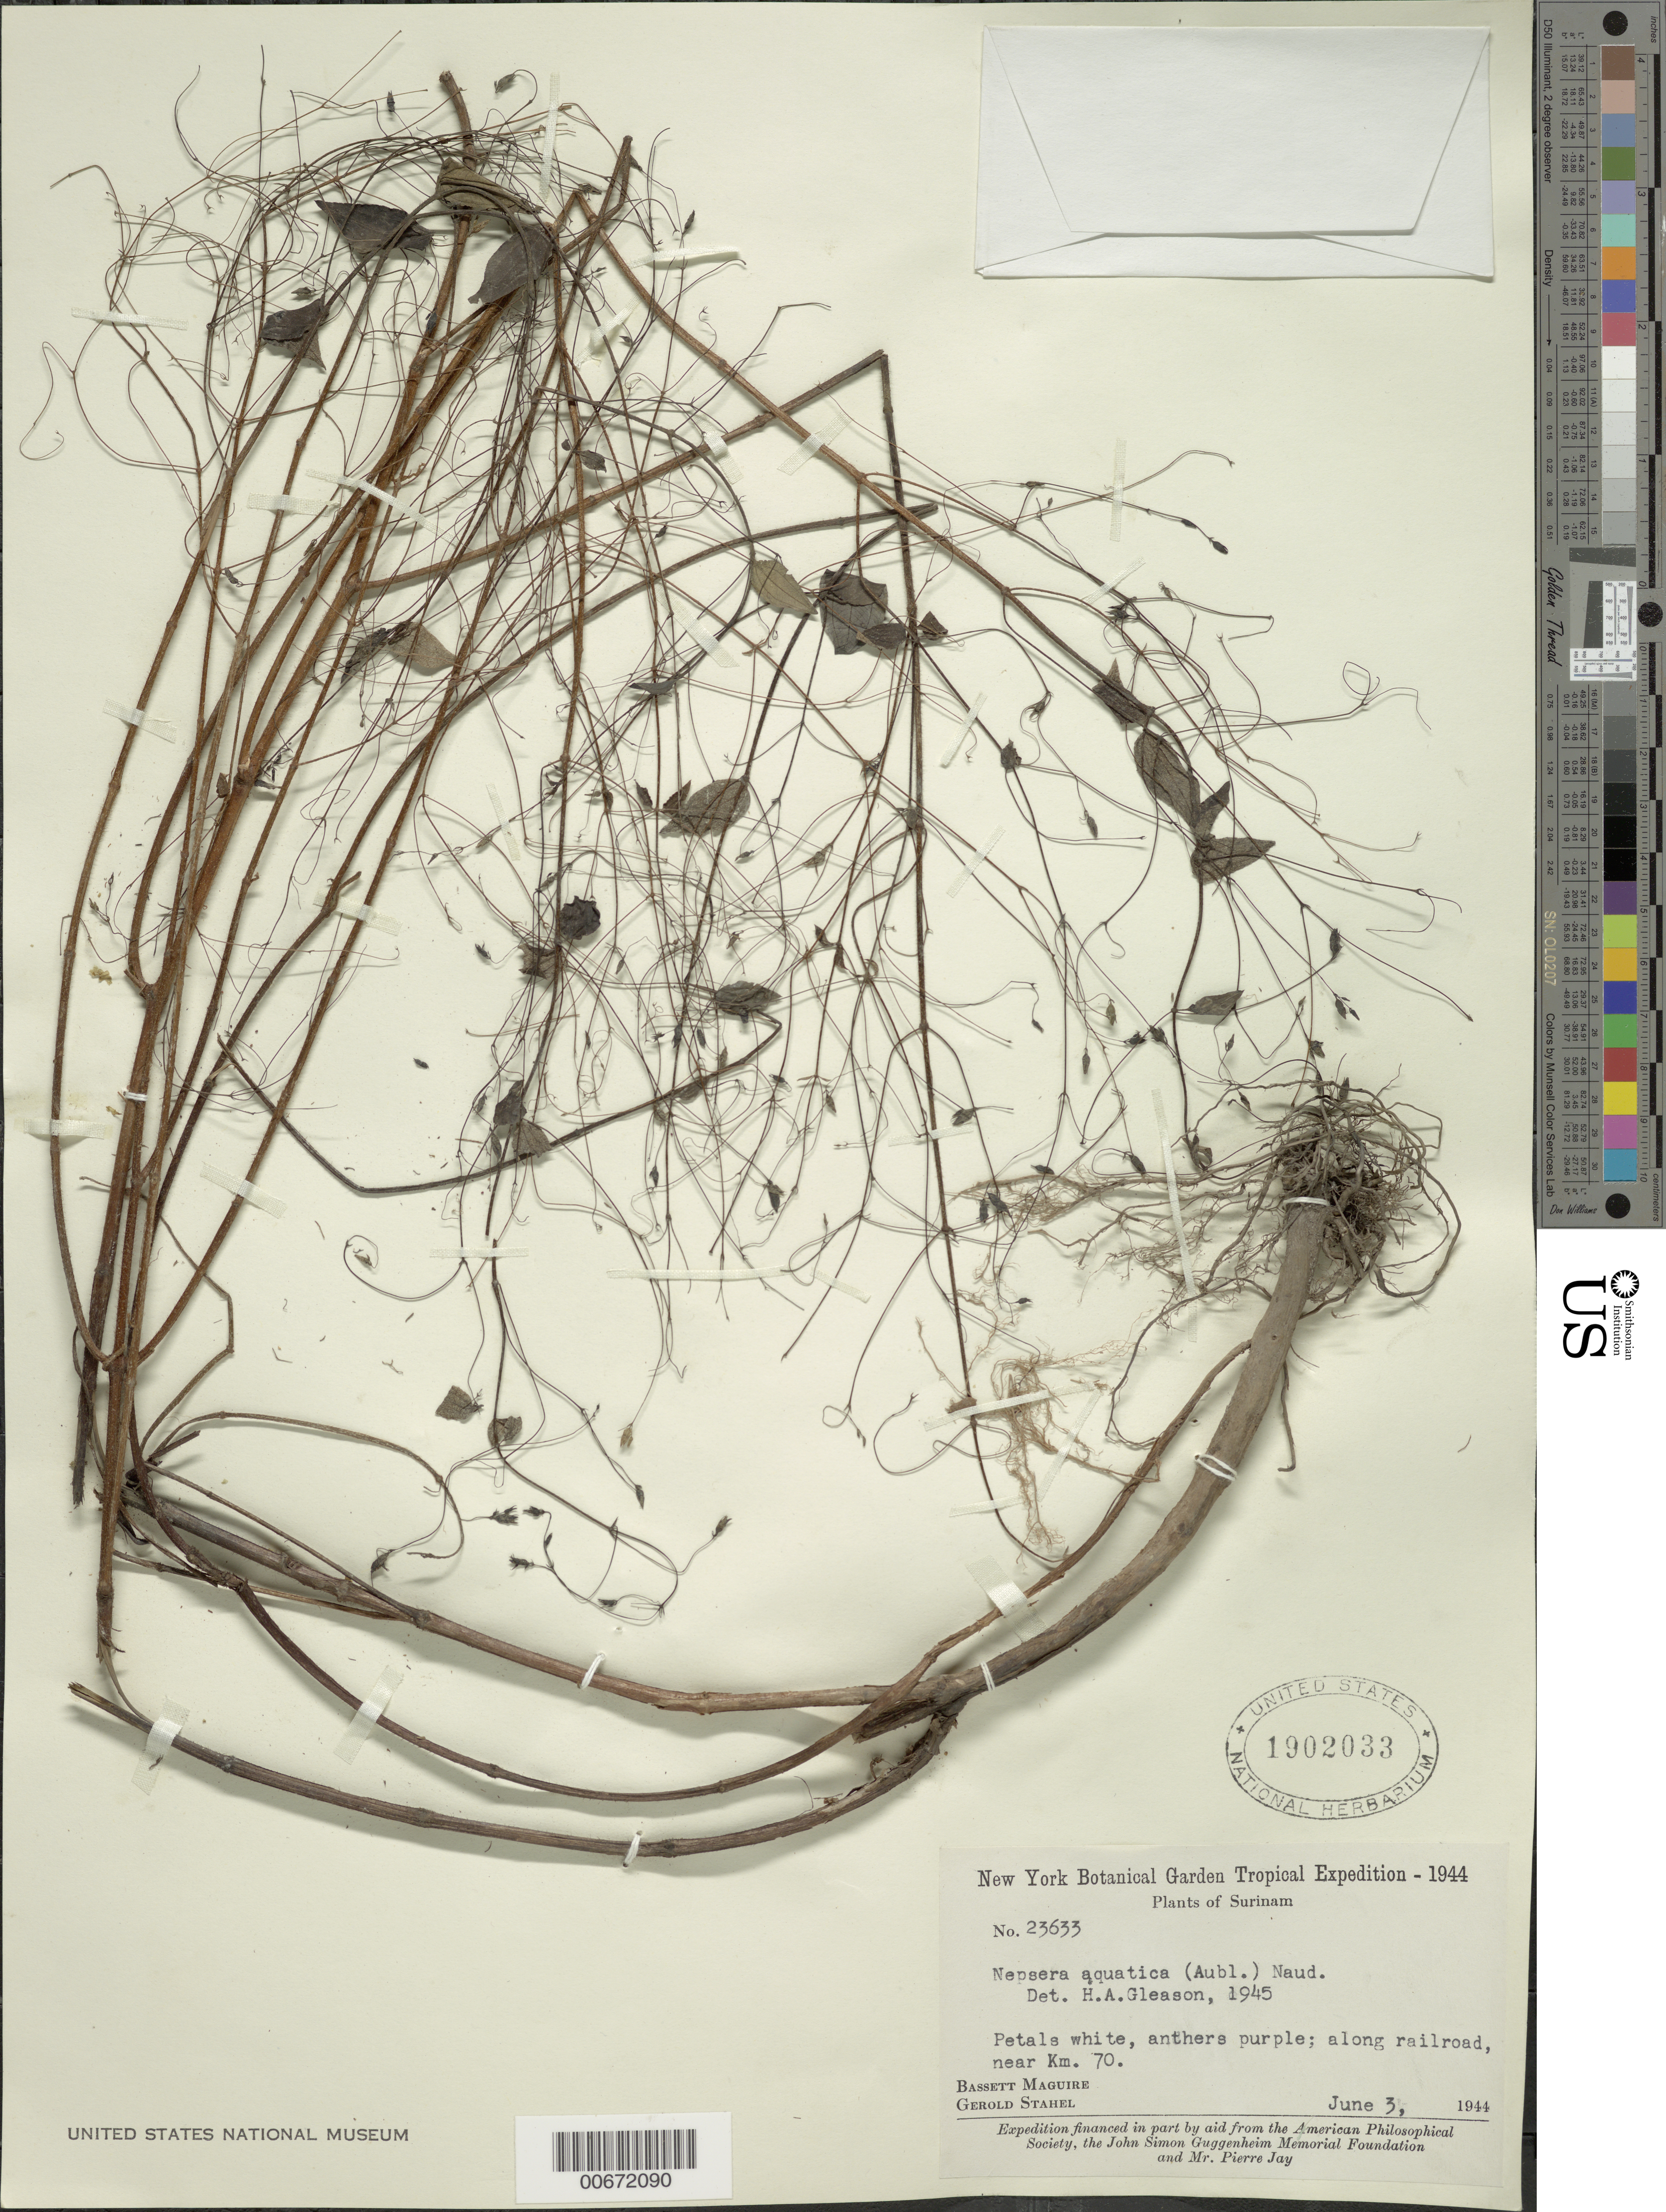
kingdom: Plantae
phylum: Tracheophyta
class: Magnoliopsida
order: Myrtales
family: Melastomataceae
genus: Nepsera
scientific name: Nepsera aquatica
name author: (Aubl.) Naudin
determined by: Gleason, H. A.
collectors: B. Maguire & G. Stahel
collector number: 23633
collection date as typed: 3-Jun-44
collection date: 1944-06-03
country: Suriname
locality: Zanderij Is, Sectie O, km 70, along railroad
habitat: Along railroad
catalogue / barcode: US 1902033